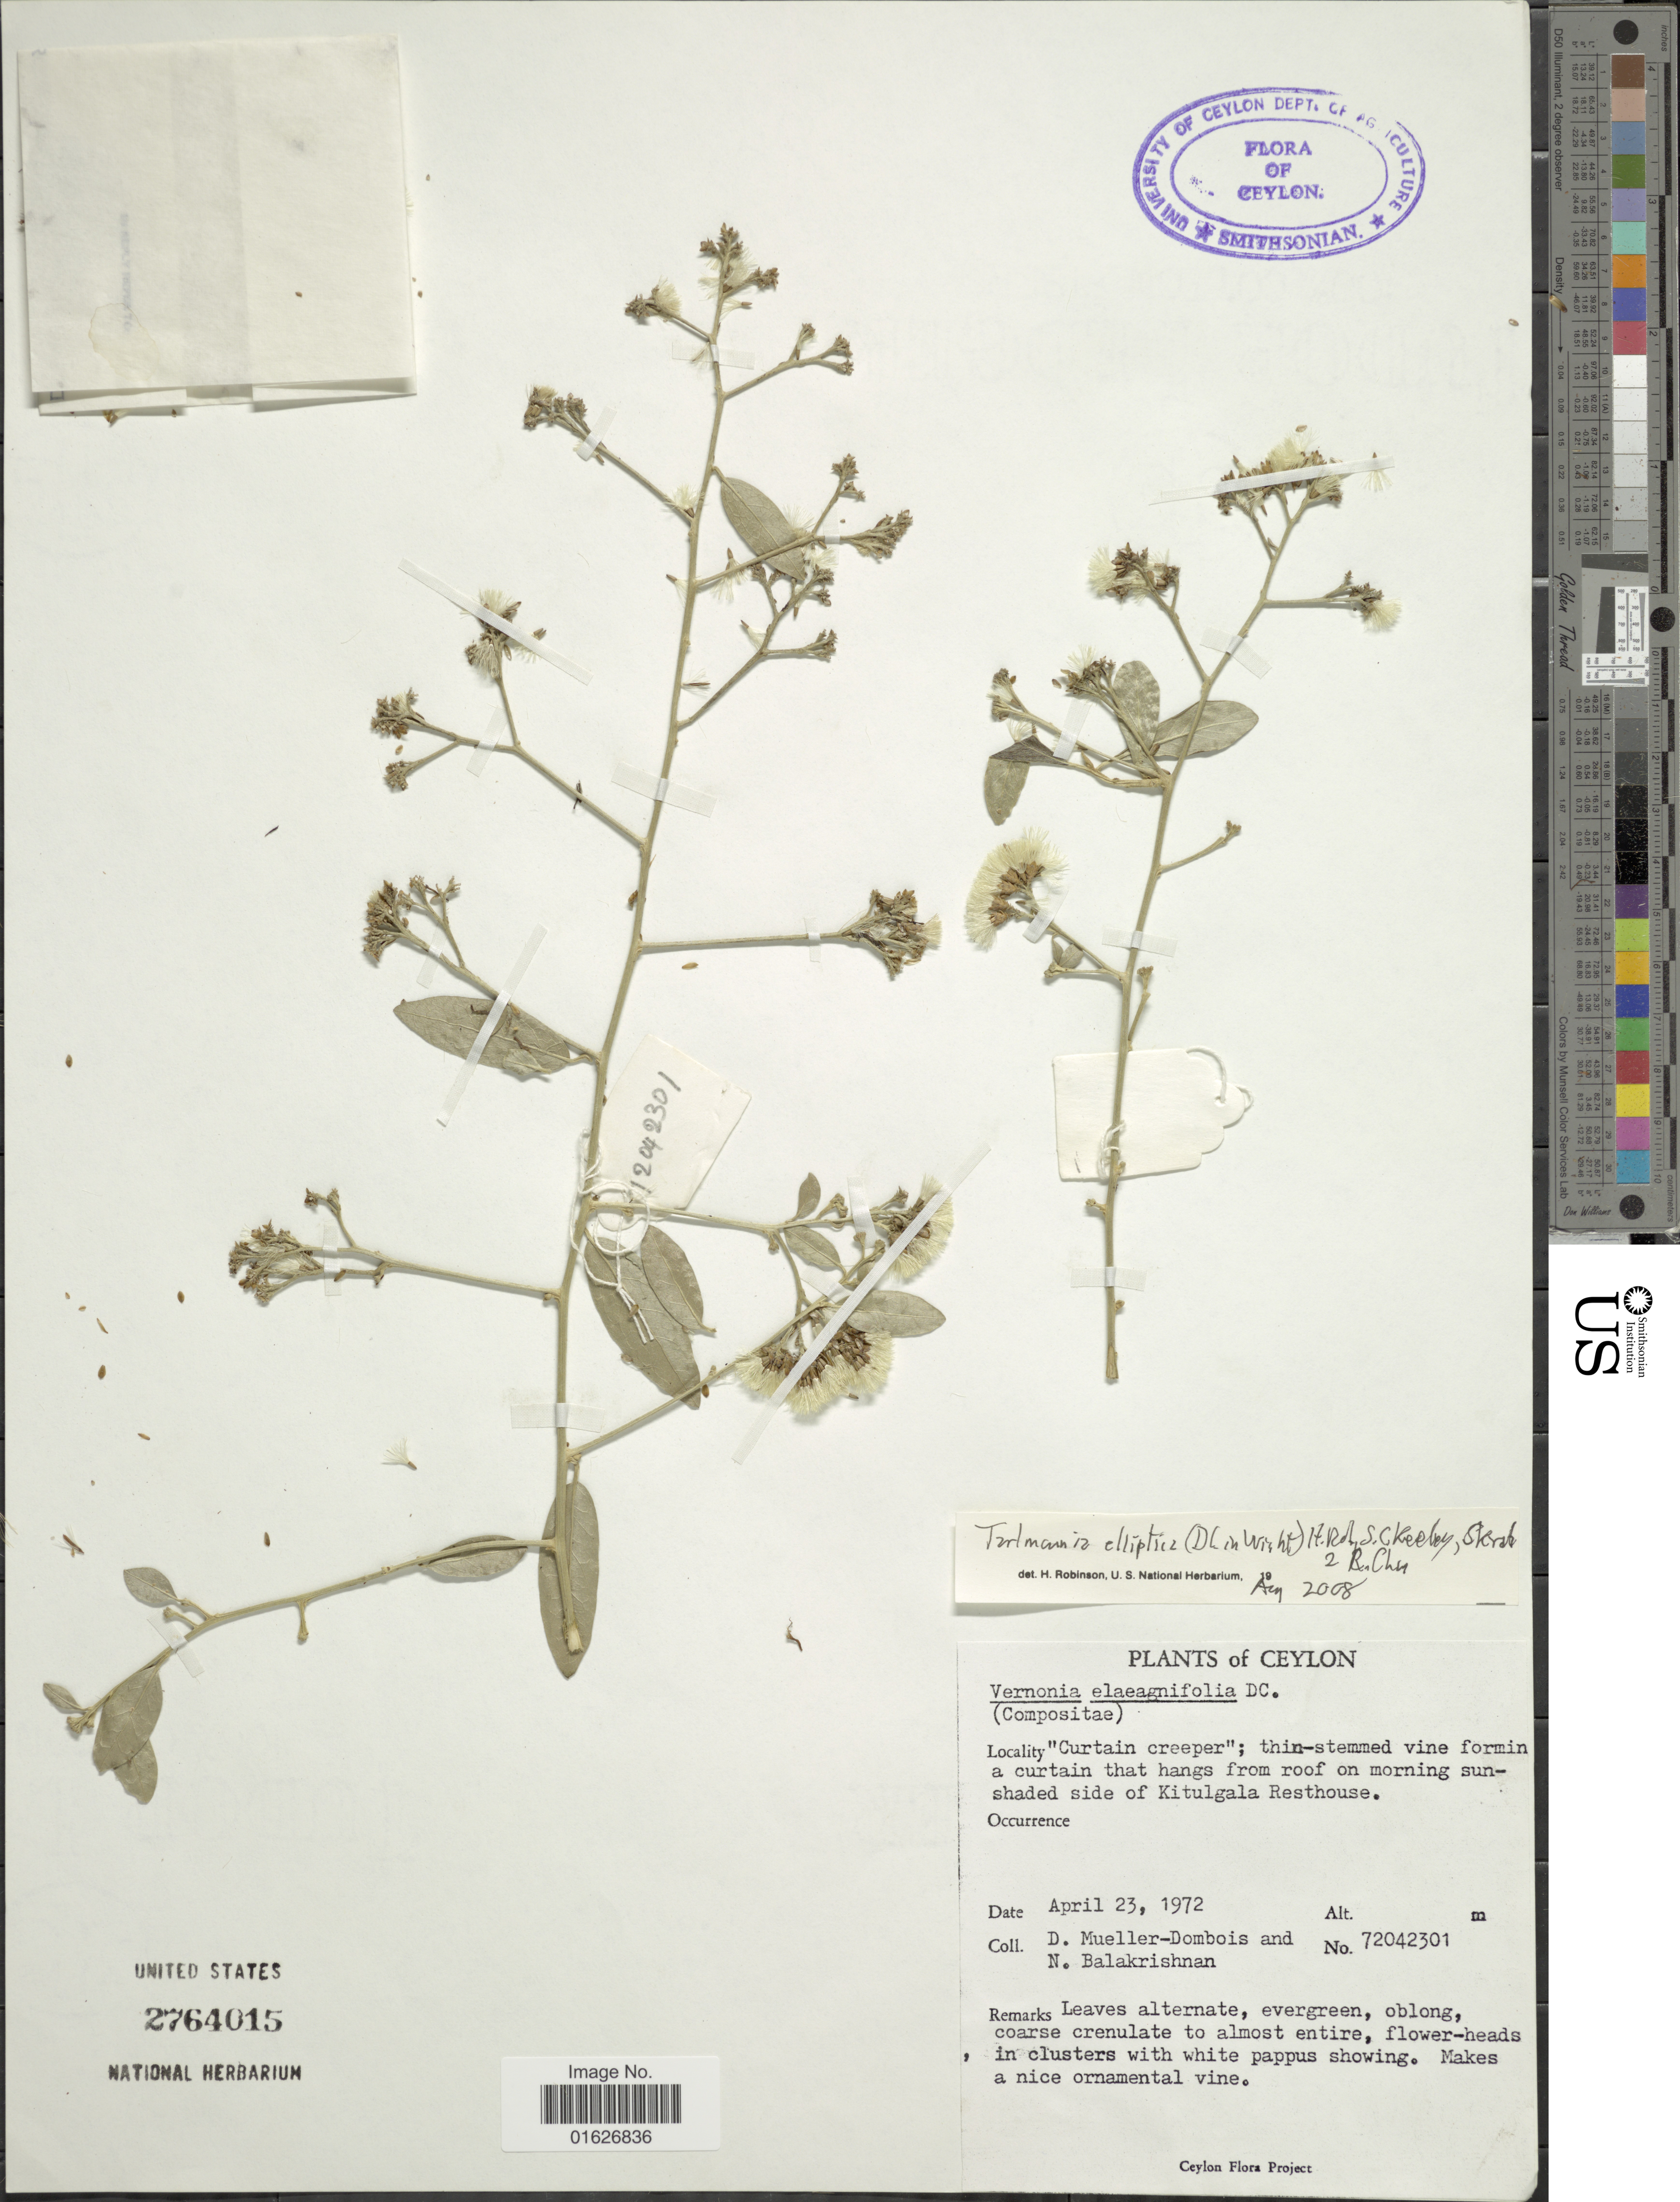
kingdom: Plantae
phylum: Tracheophyta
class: Magnoliopsida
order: Asterales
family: Asteraceae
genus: Tarlmounia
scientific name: Tarlmounia elliptica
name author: (DC.) H. Rob. et al.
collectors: D. Mueller-Dombois & N. Balakrishnan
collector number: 72042301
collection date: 1972-04-23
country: Sri Lanka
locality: Ceylon, "Curtain creeper"; thin-stemmed vine formin a curtain that hangs from roof on morning sunshades side of Kitulgala Resthouse.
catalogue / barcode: US 2764015